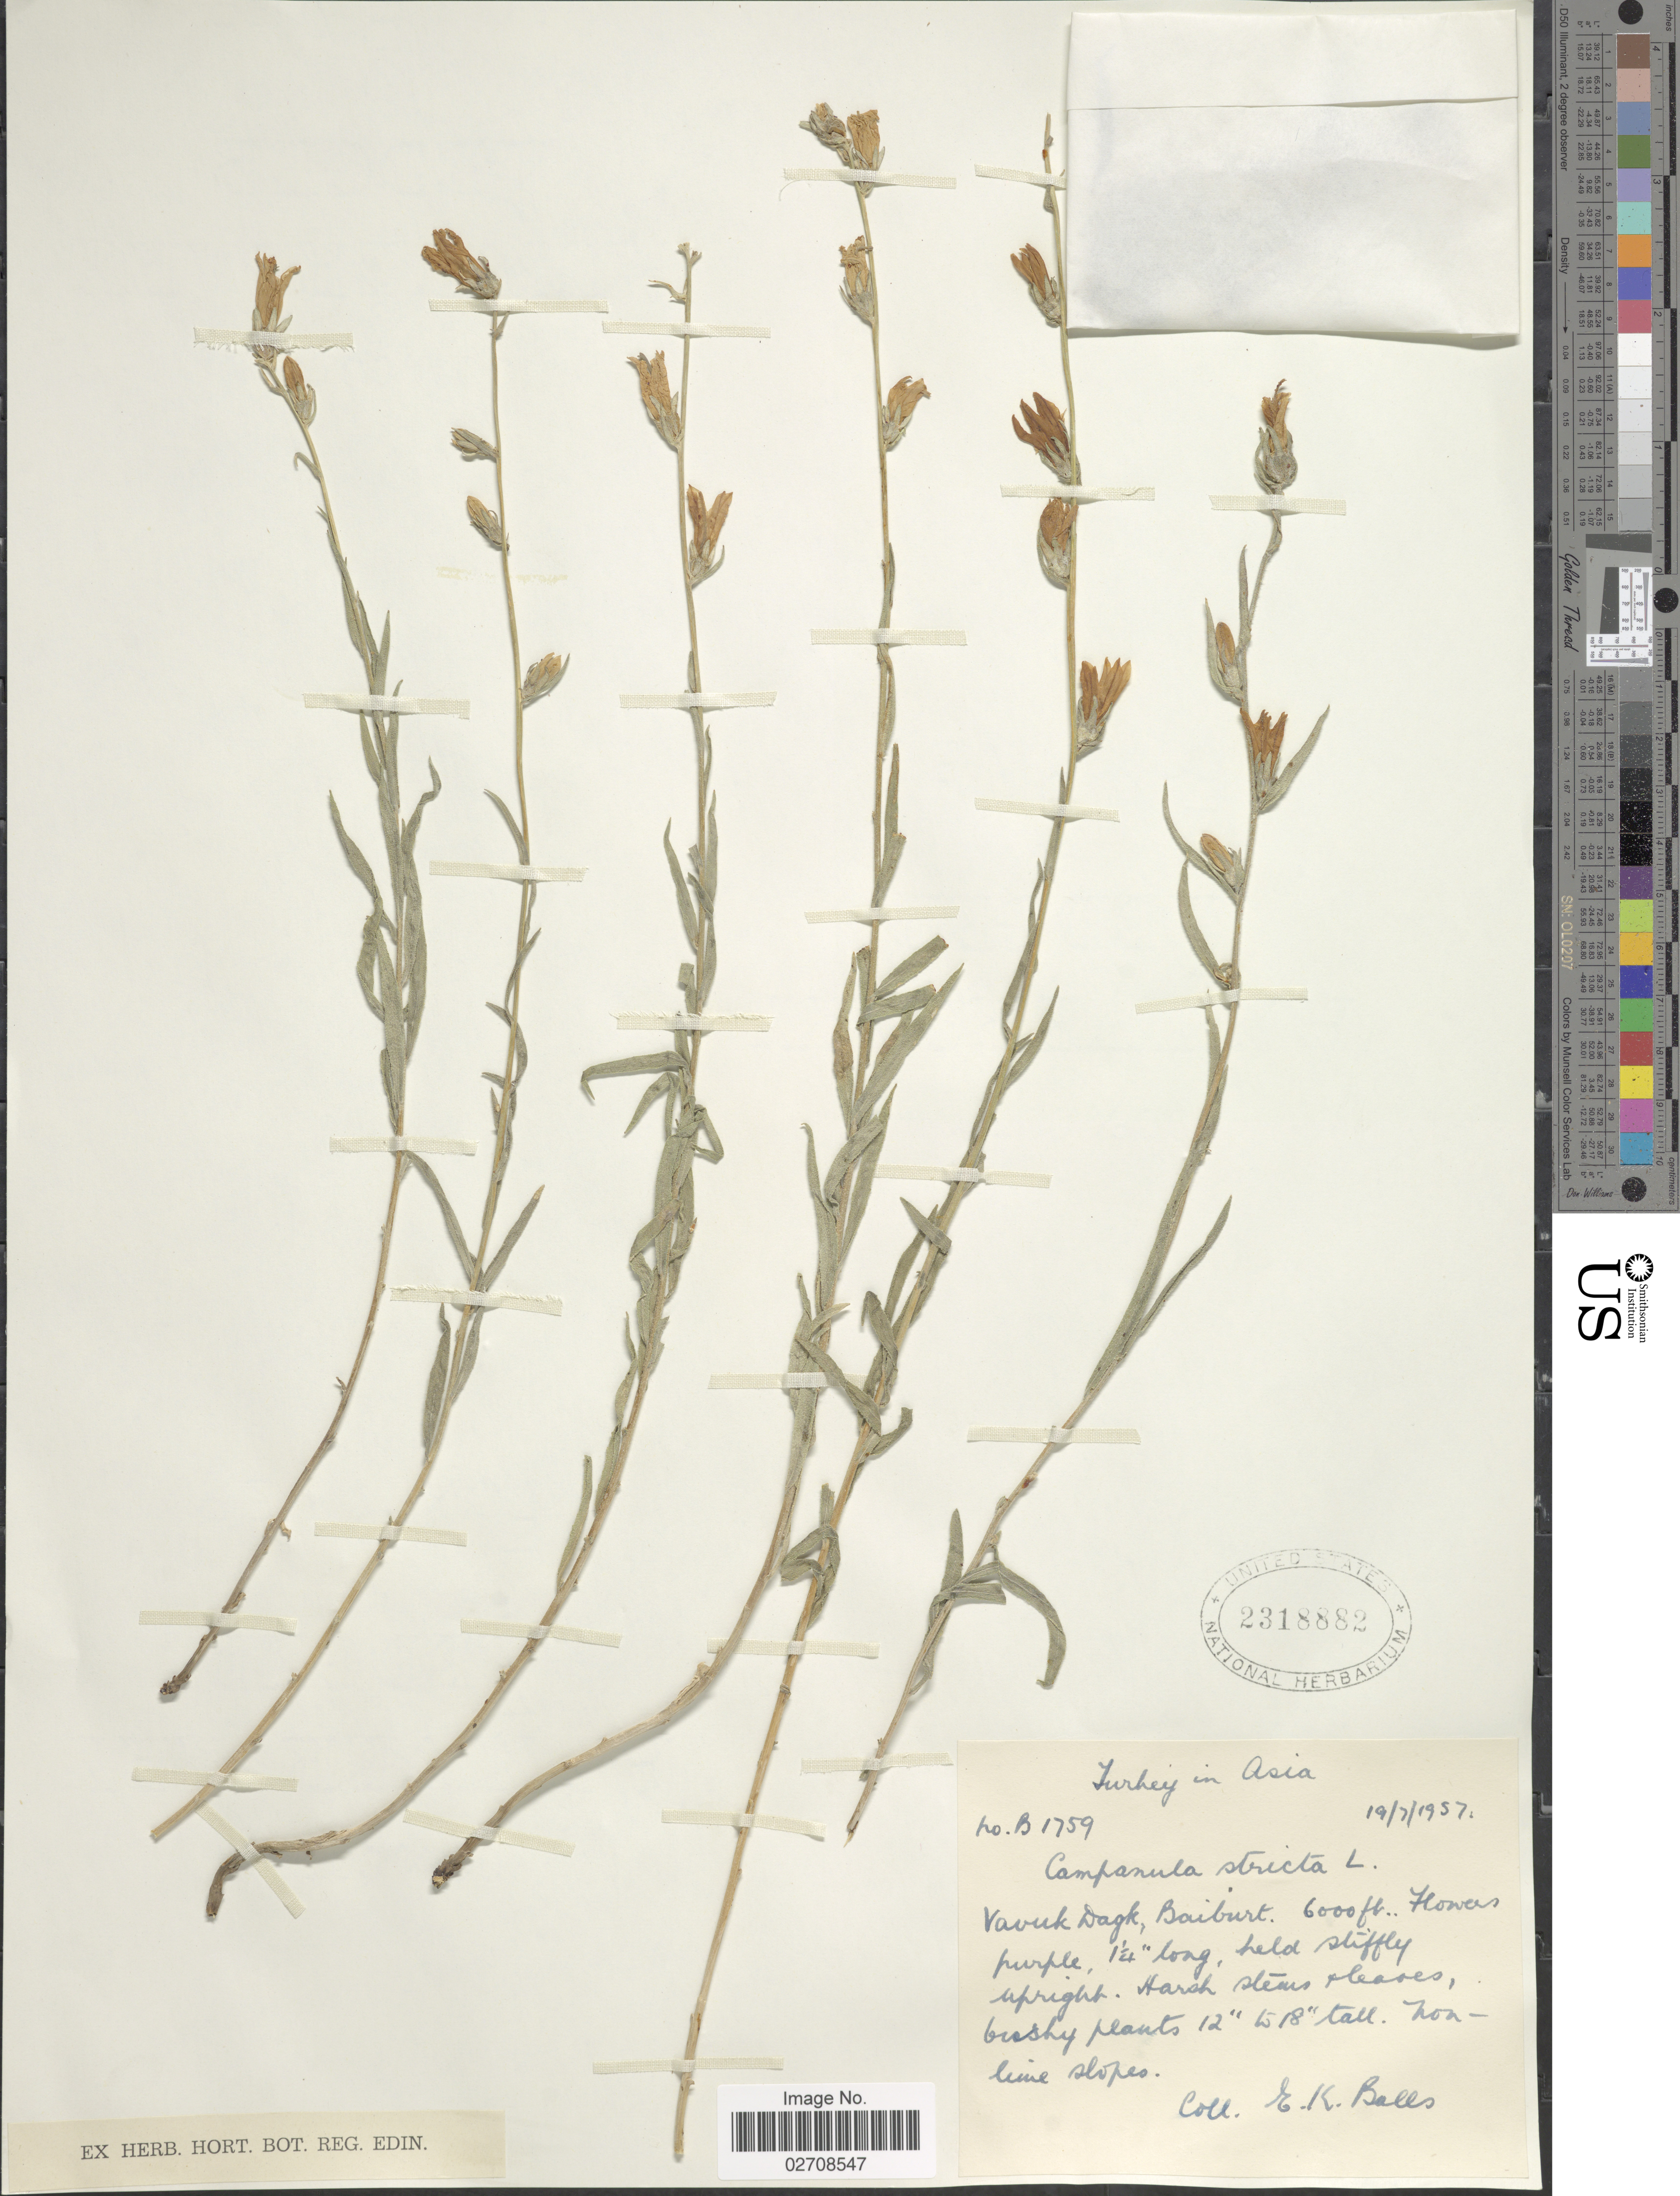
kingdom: Plantae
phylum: Tracheophyta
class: Magnoliopsida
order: Asterales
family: Campanulaceae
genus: Campanula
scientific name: Campanula stricta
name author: L.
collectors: E. K. Balls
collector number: B 1759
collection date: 1957-07-19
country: Turkey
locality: Turkey in Asia, Vavuk Dagk, Baiburt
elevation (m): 1829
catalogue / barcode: US 2318882